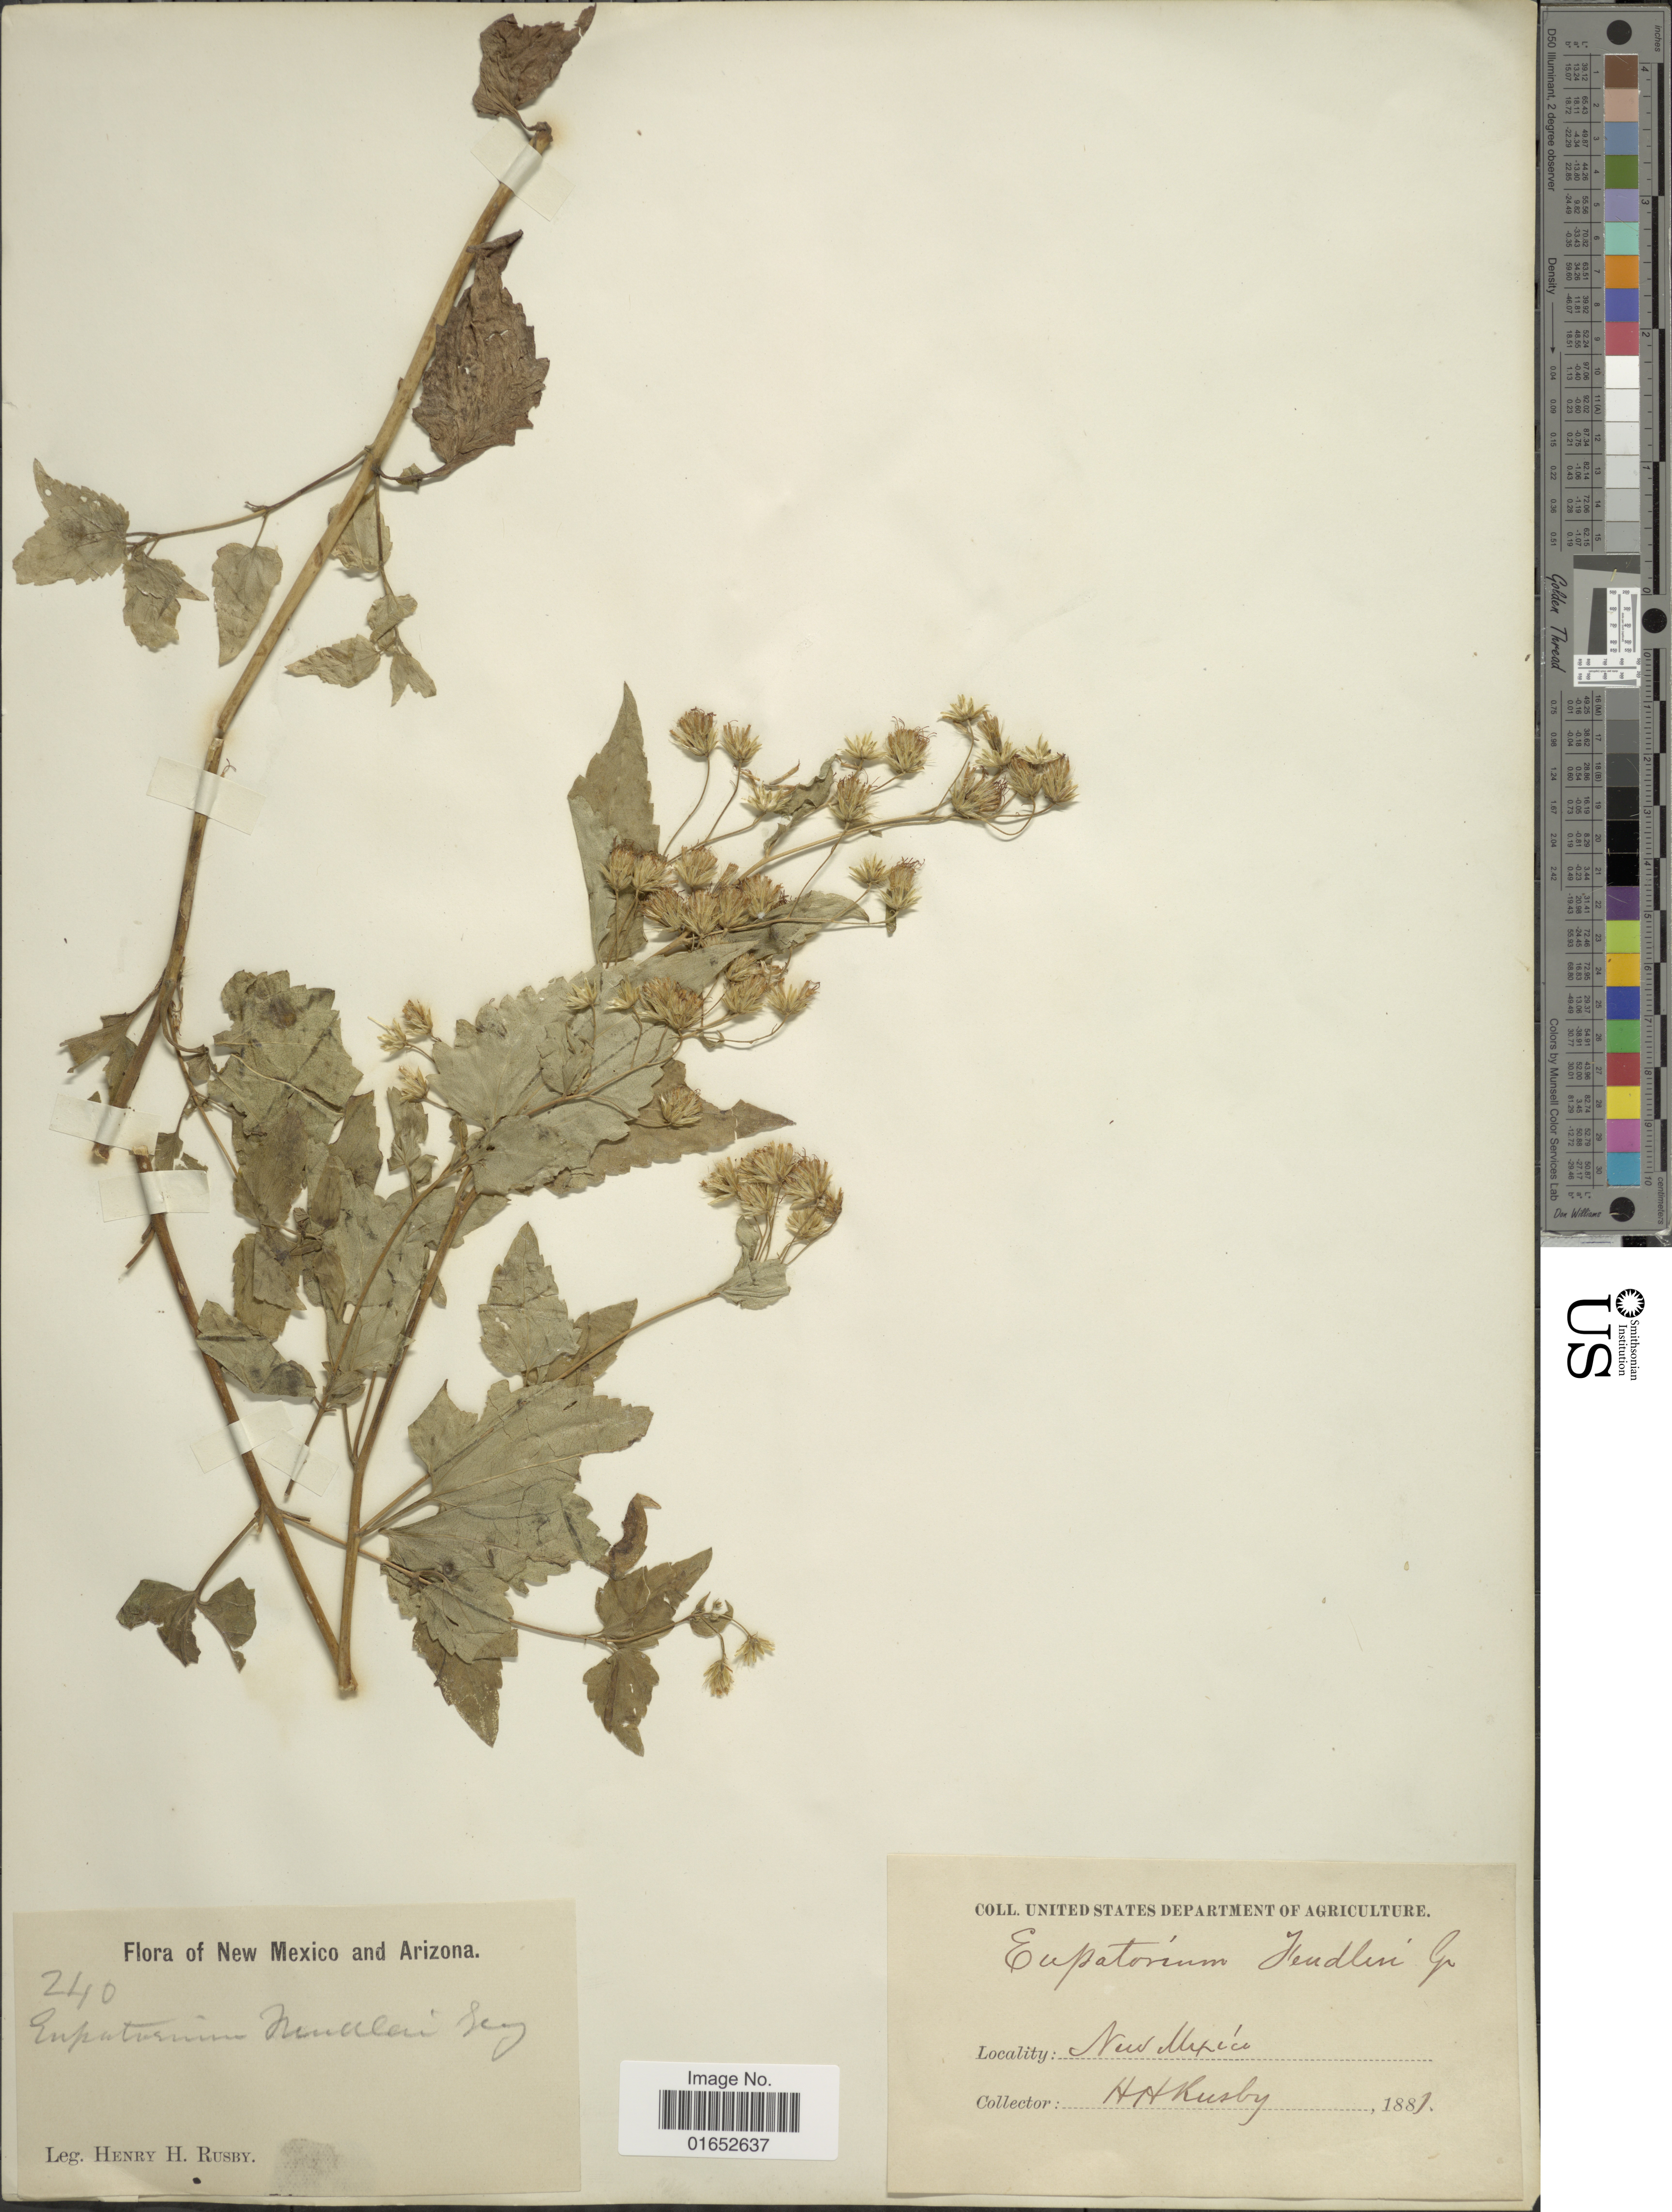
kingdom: Plantae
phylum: Tracheophyta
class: Magnoliopsida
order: Asterales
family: Asteraceae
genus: Brickelliastrum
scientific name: Brickelliastrum fendleri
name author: (A. Gray) R.M. King & H. Rob.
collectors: H. H. Rusby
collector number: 240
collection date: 1881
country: United States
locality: New Mexico and Arizona